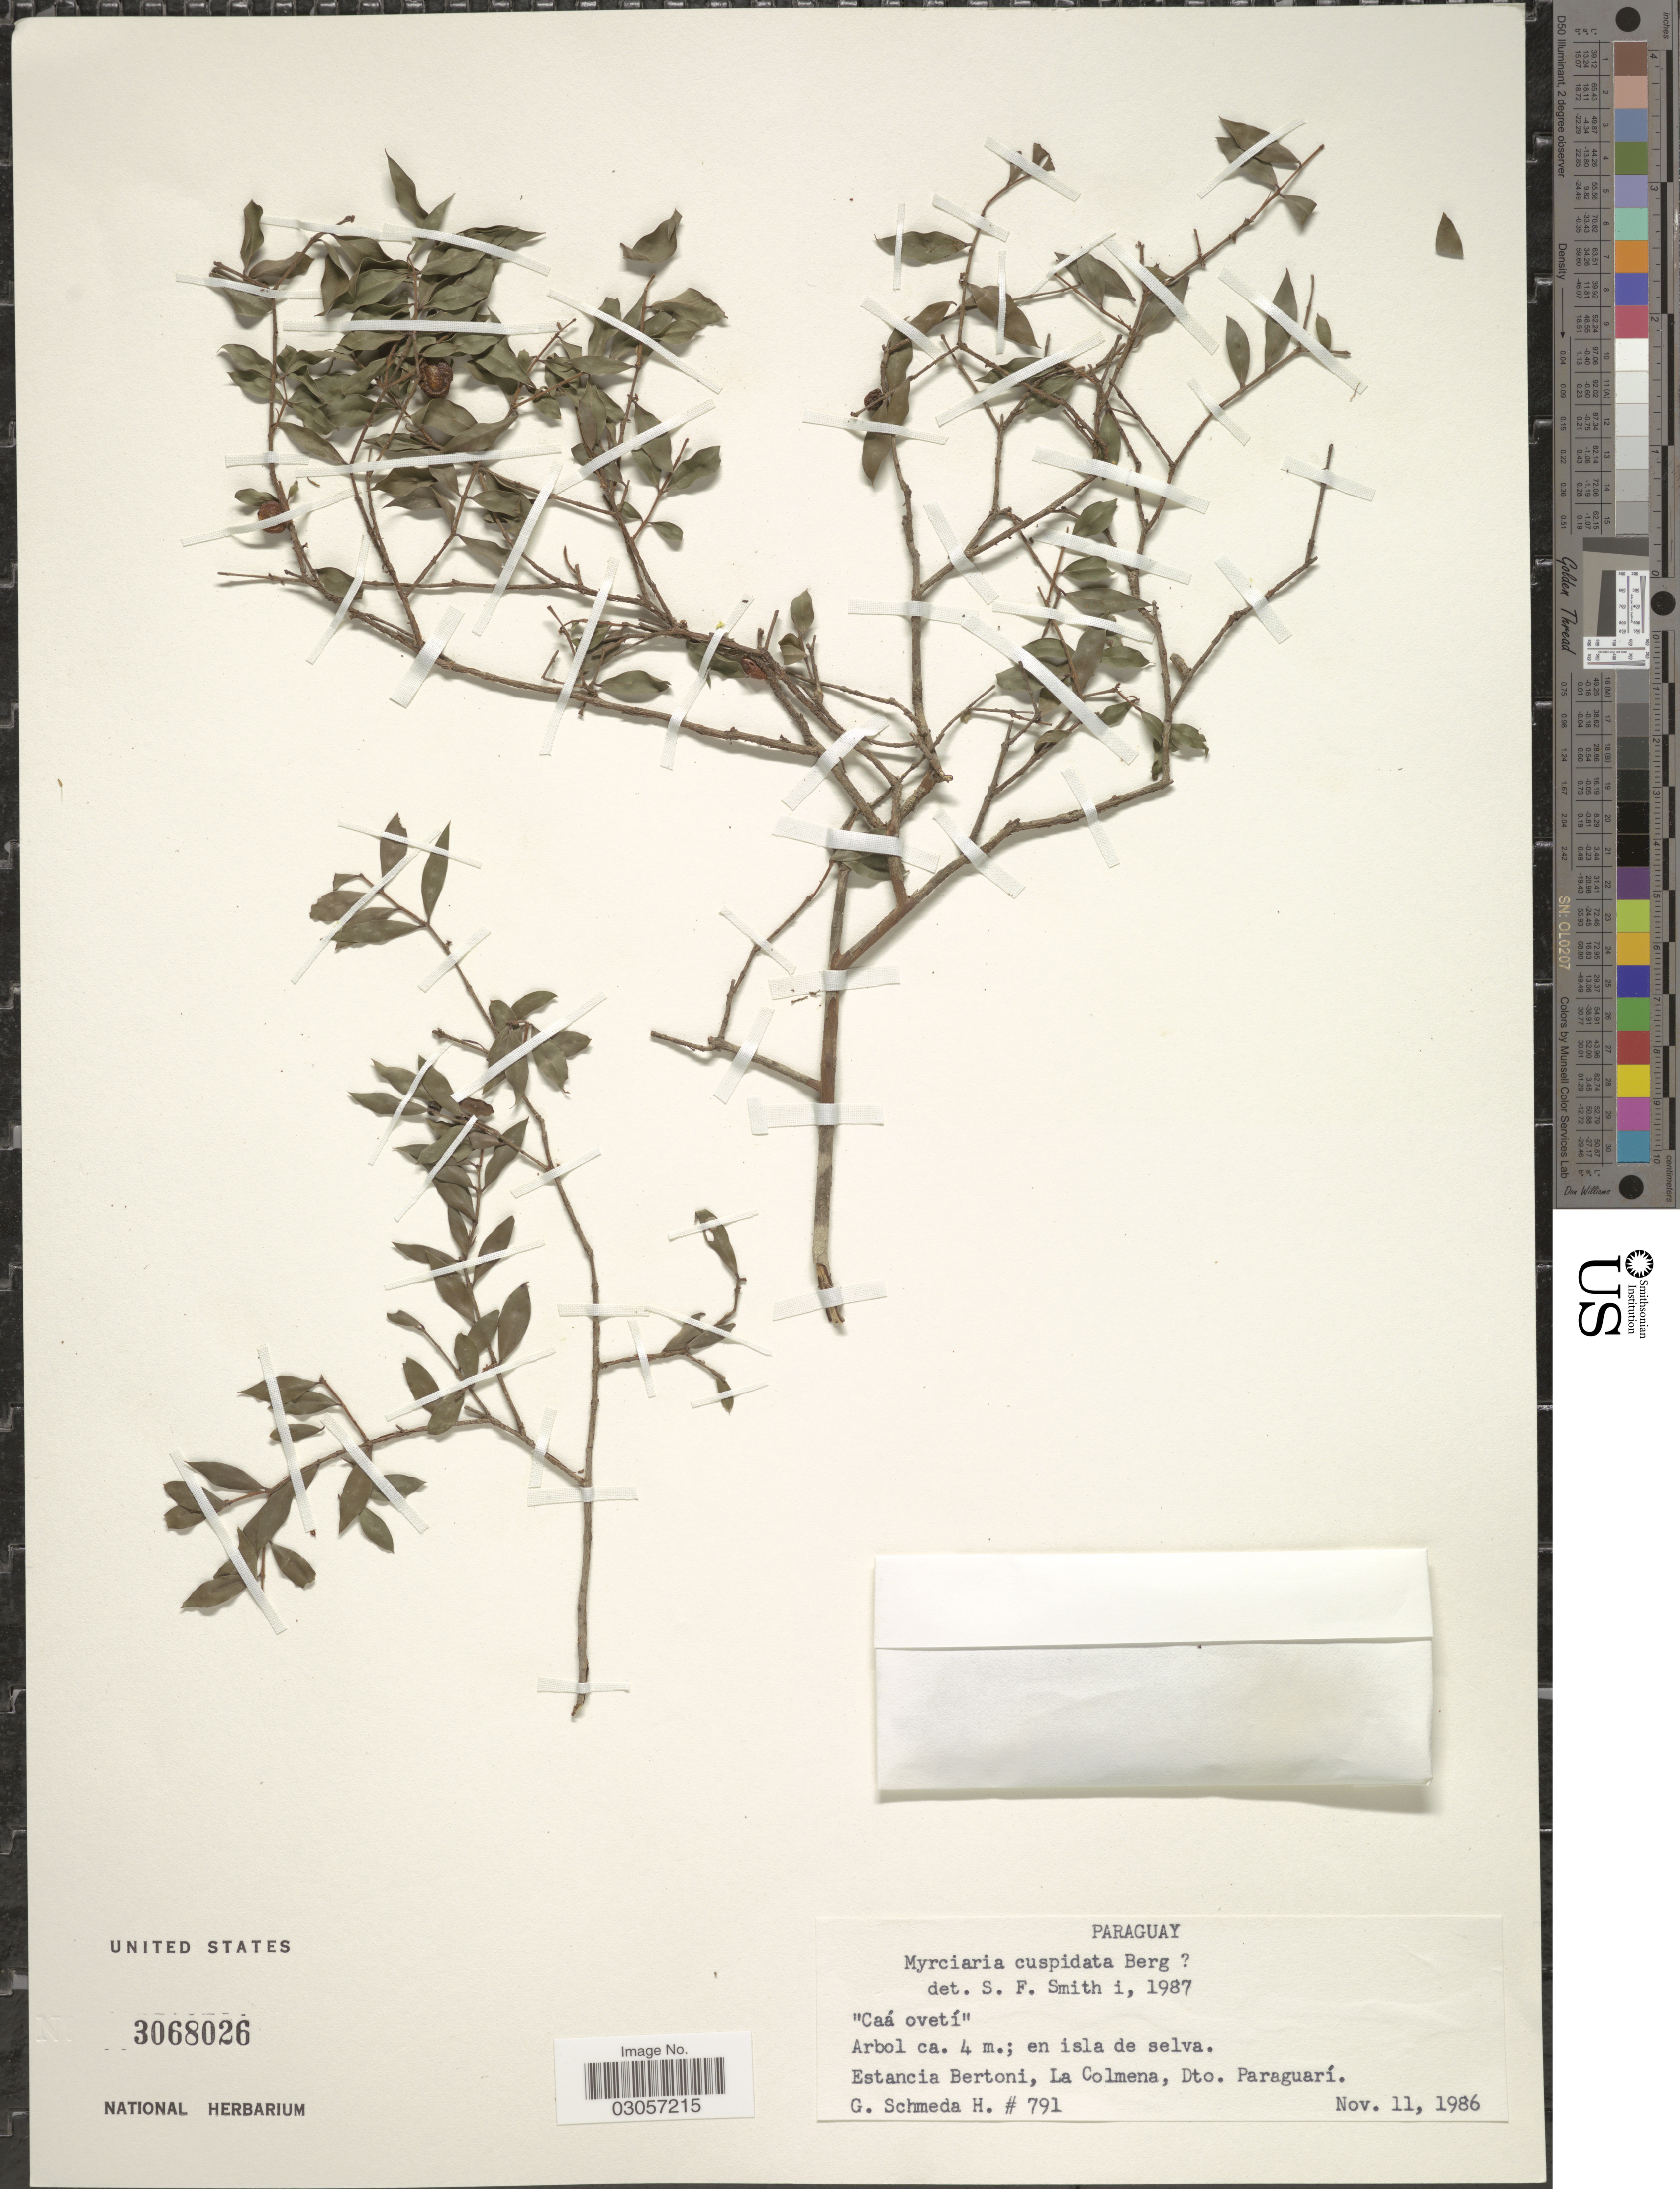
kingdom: Plantae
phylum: Tracheophyta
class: Magnoliopsida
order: Myrtales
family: Myrtaceae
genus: Myrciaria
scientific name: Myrciaria cuspidata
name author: O. Berg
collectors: G. Schmeda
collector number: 791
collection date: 1986-11-11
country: Paraguay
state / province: Paraguari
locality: Estancia Bertoni, La Colmena, Dto. Paraguarí.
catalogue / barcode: US 3068026